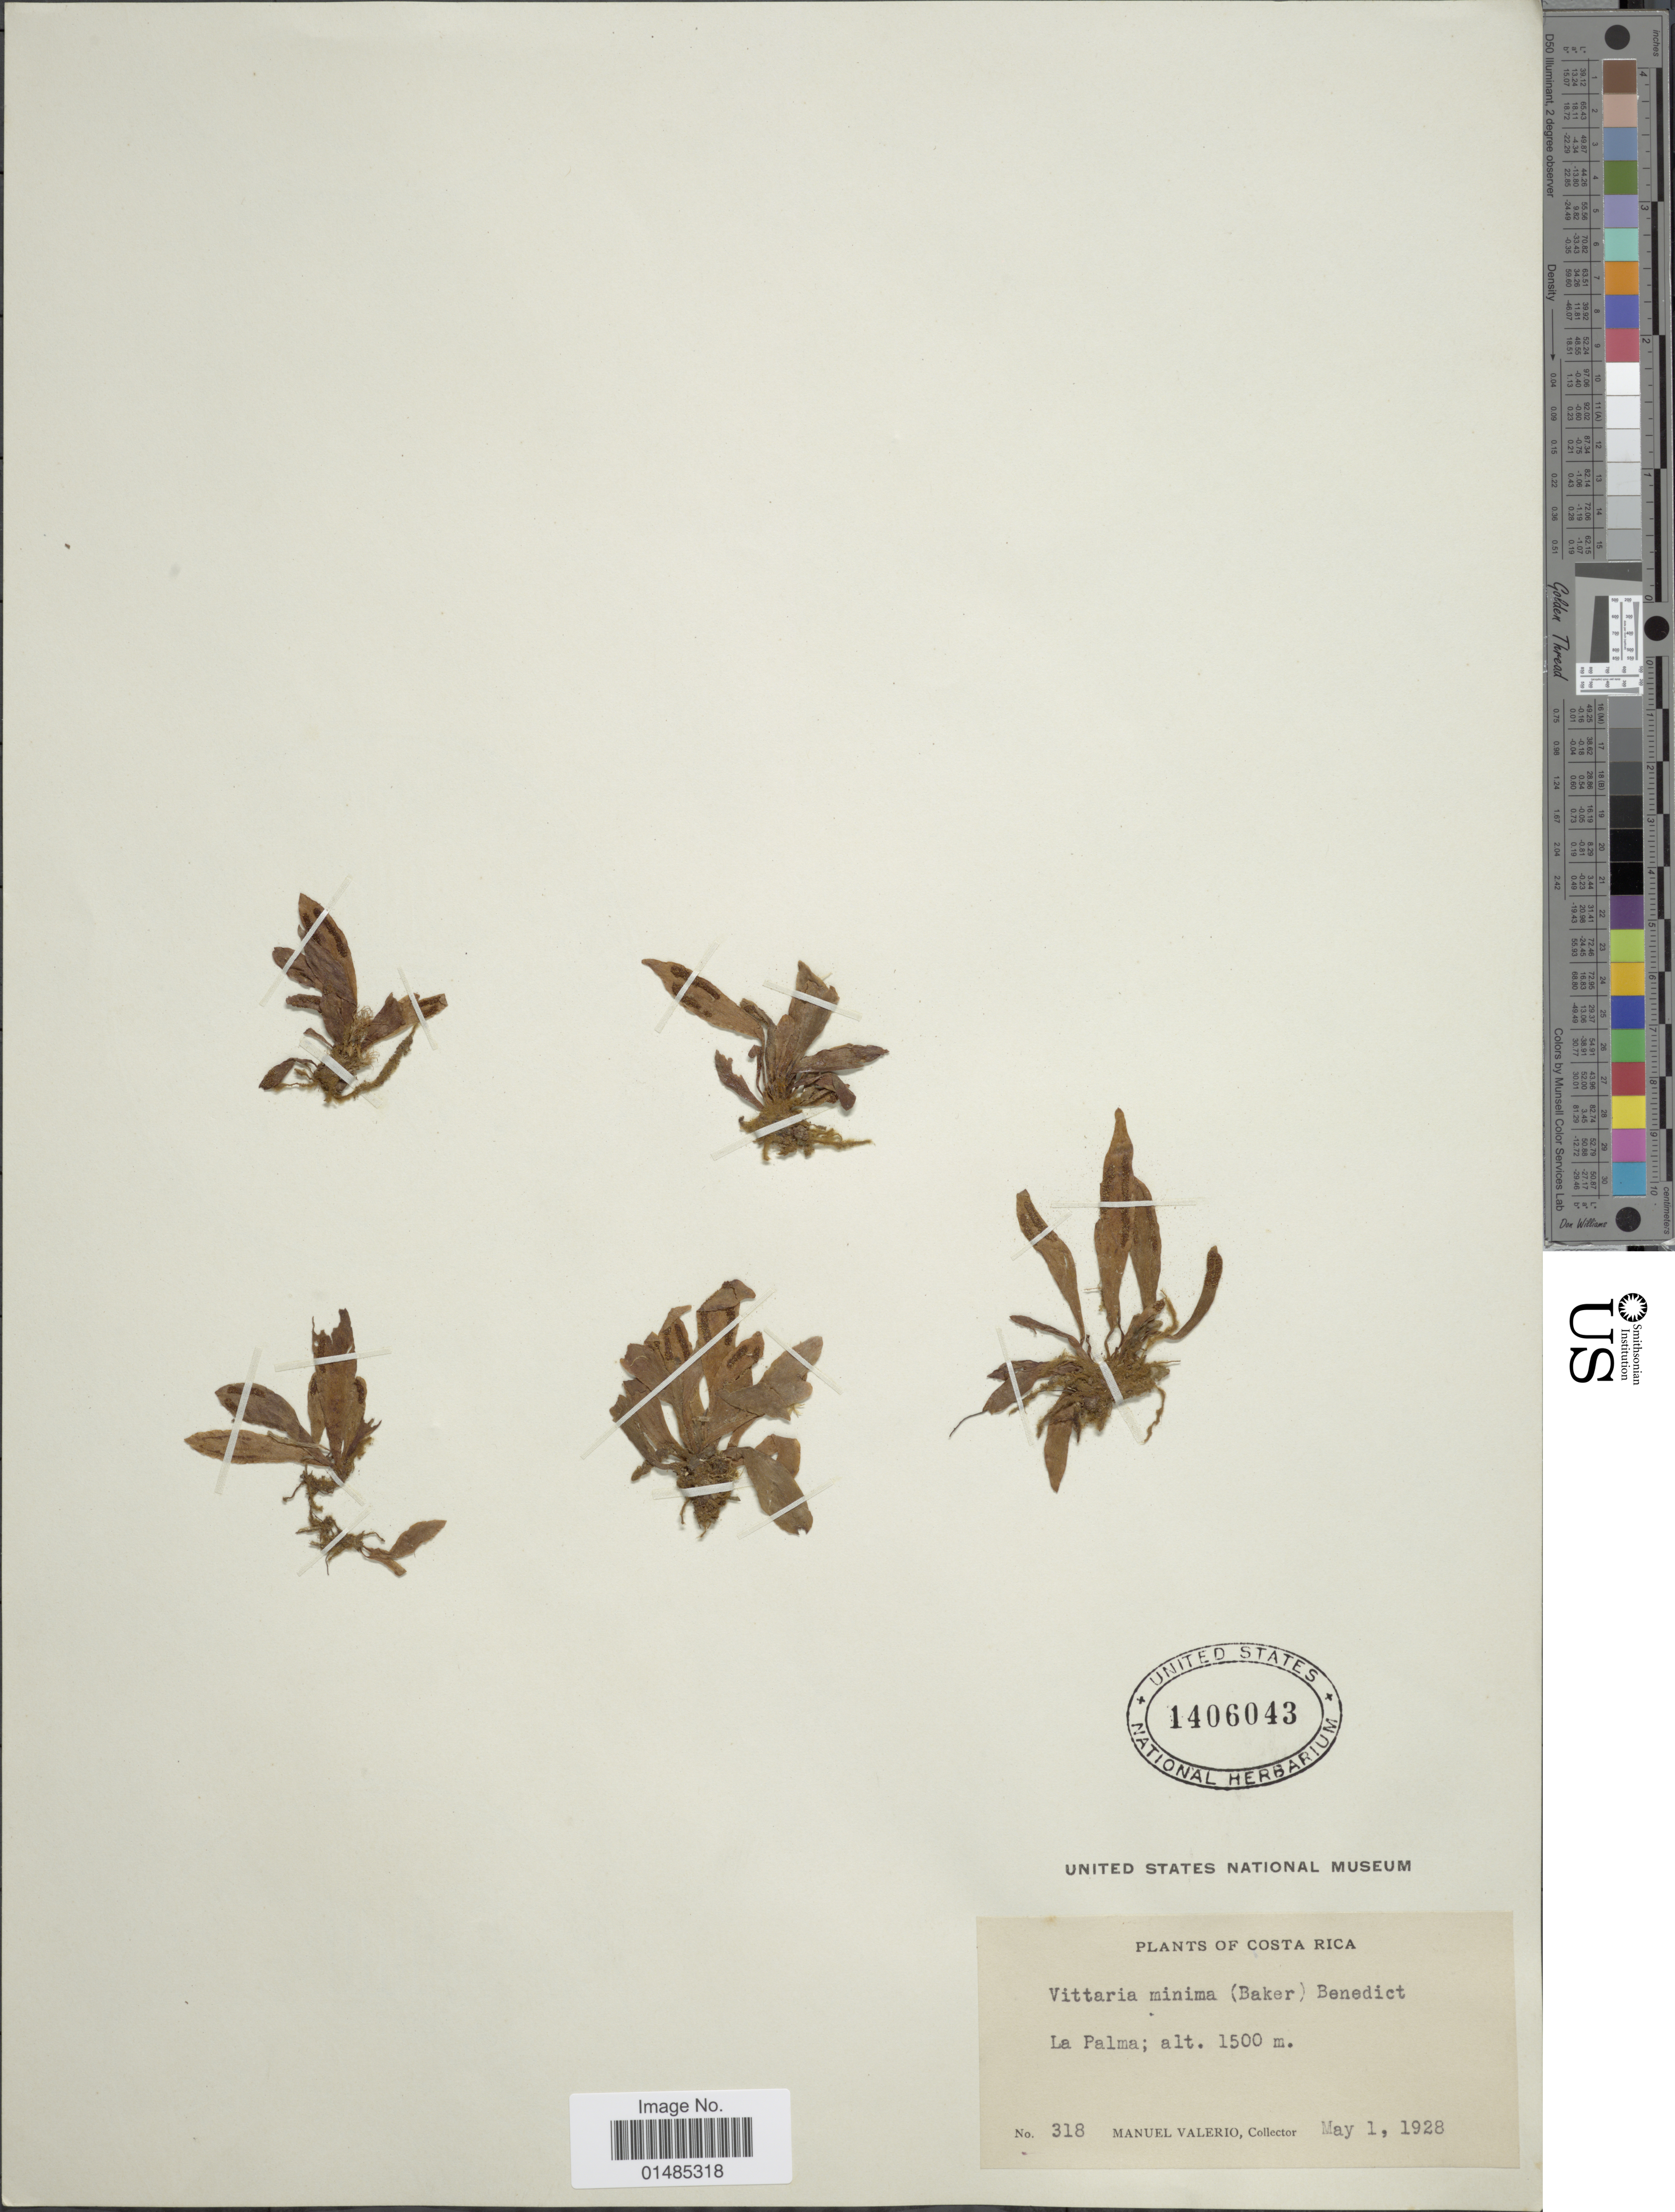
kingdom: Plantae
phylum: Tracheophyta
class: Polypodiopsida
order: Polypodiales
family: Pteridaceae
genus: Radiovittaria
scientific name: Radiovittaria minima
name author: (Baker) E.H. Crane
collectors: M. Valerio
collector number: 318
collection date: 1928-05-01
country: Costa Rica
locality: La Palma.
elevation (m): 1500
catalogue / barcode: US 1406043